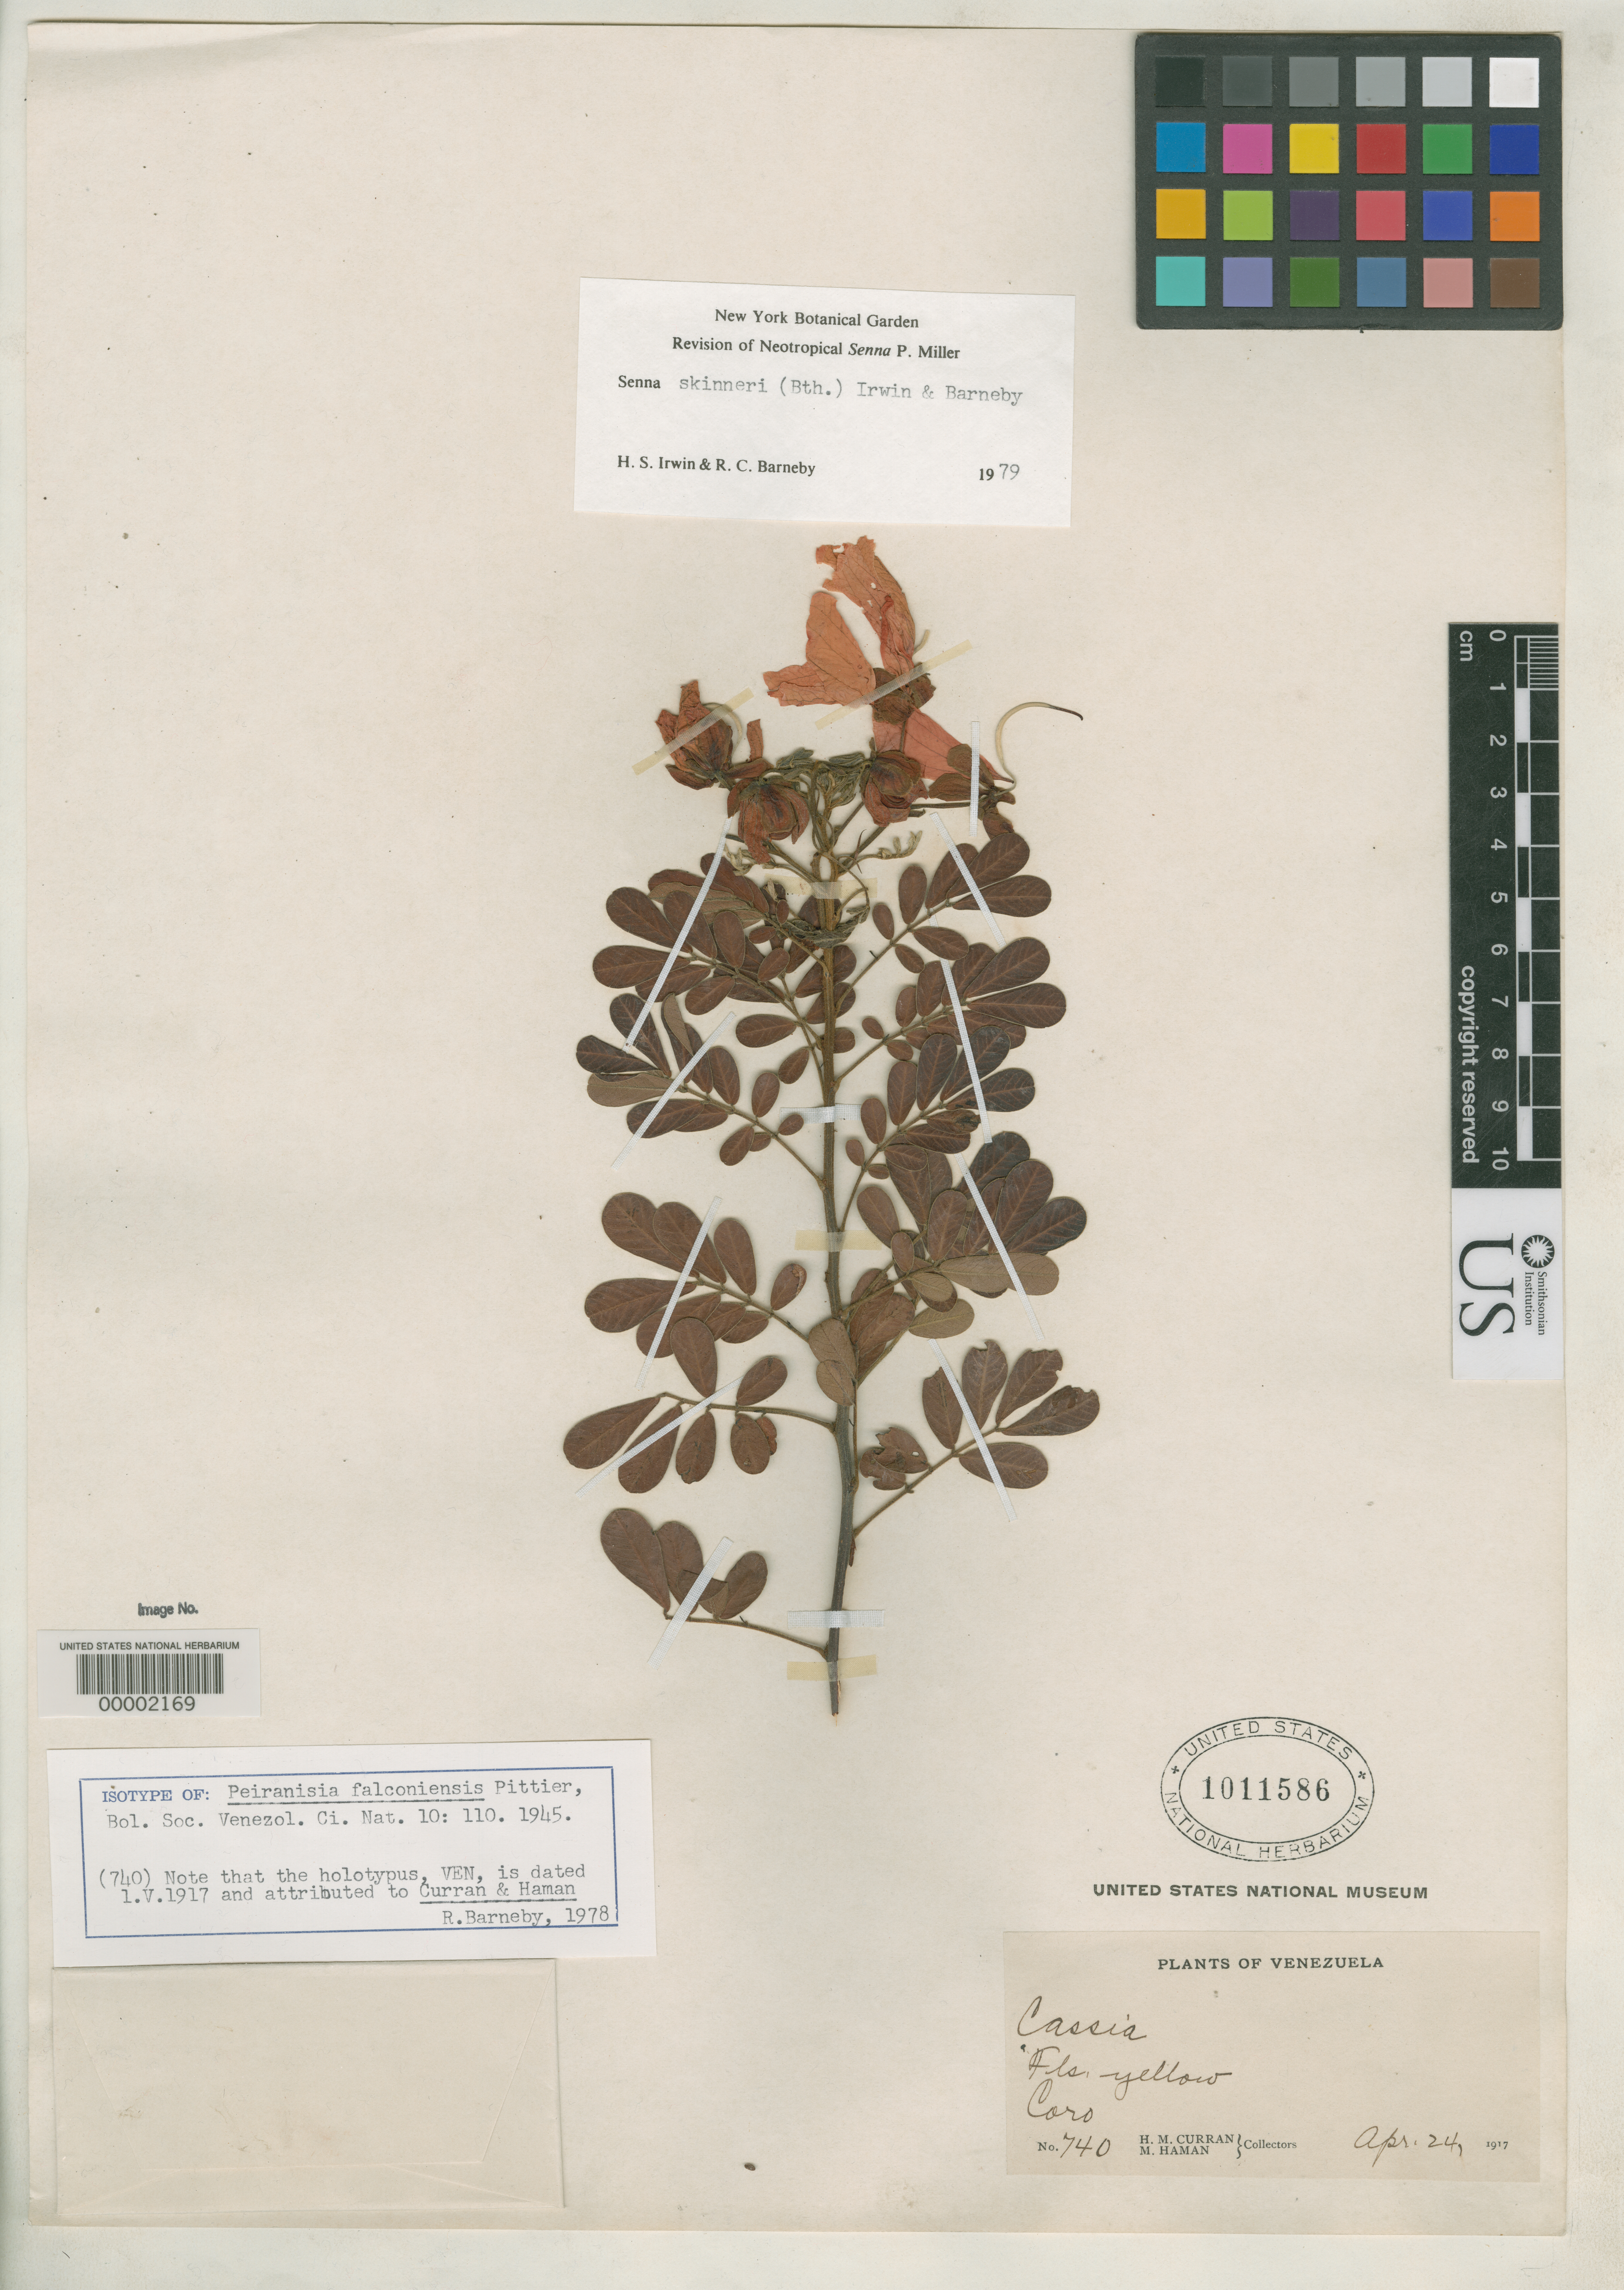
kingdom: Plantae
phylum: Tracheophyta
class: Magnoliopsida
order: Fabales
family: Fabaceae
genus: Peiranisia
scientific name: Peiranisia falconiensis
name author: Pittier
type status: Isotype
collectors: H. M. Curran & M. Haman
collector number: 740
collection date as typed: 24 Apr 1917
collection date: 1917-04-24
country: Venezuela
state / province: Falcón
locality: Between Coro and Alta Gracia.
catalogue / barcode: US 1011586